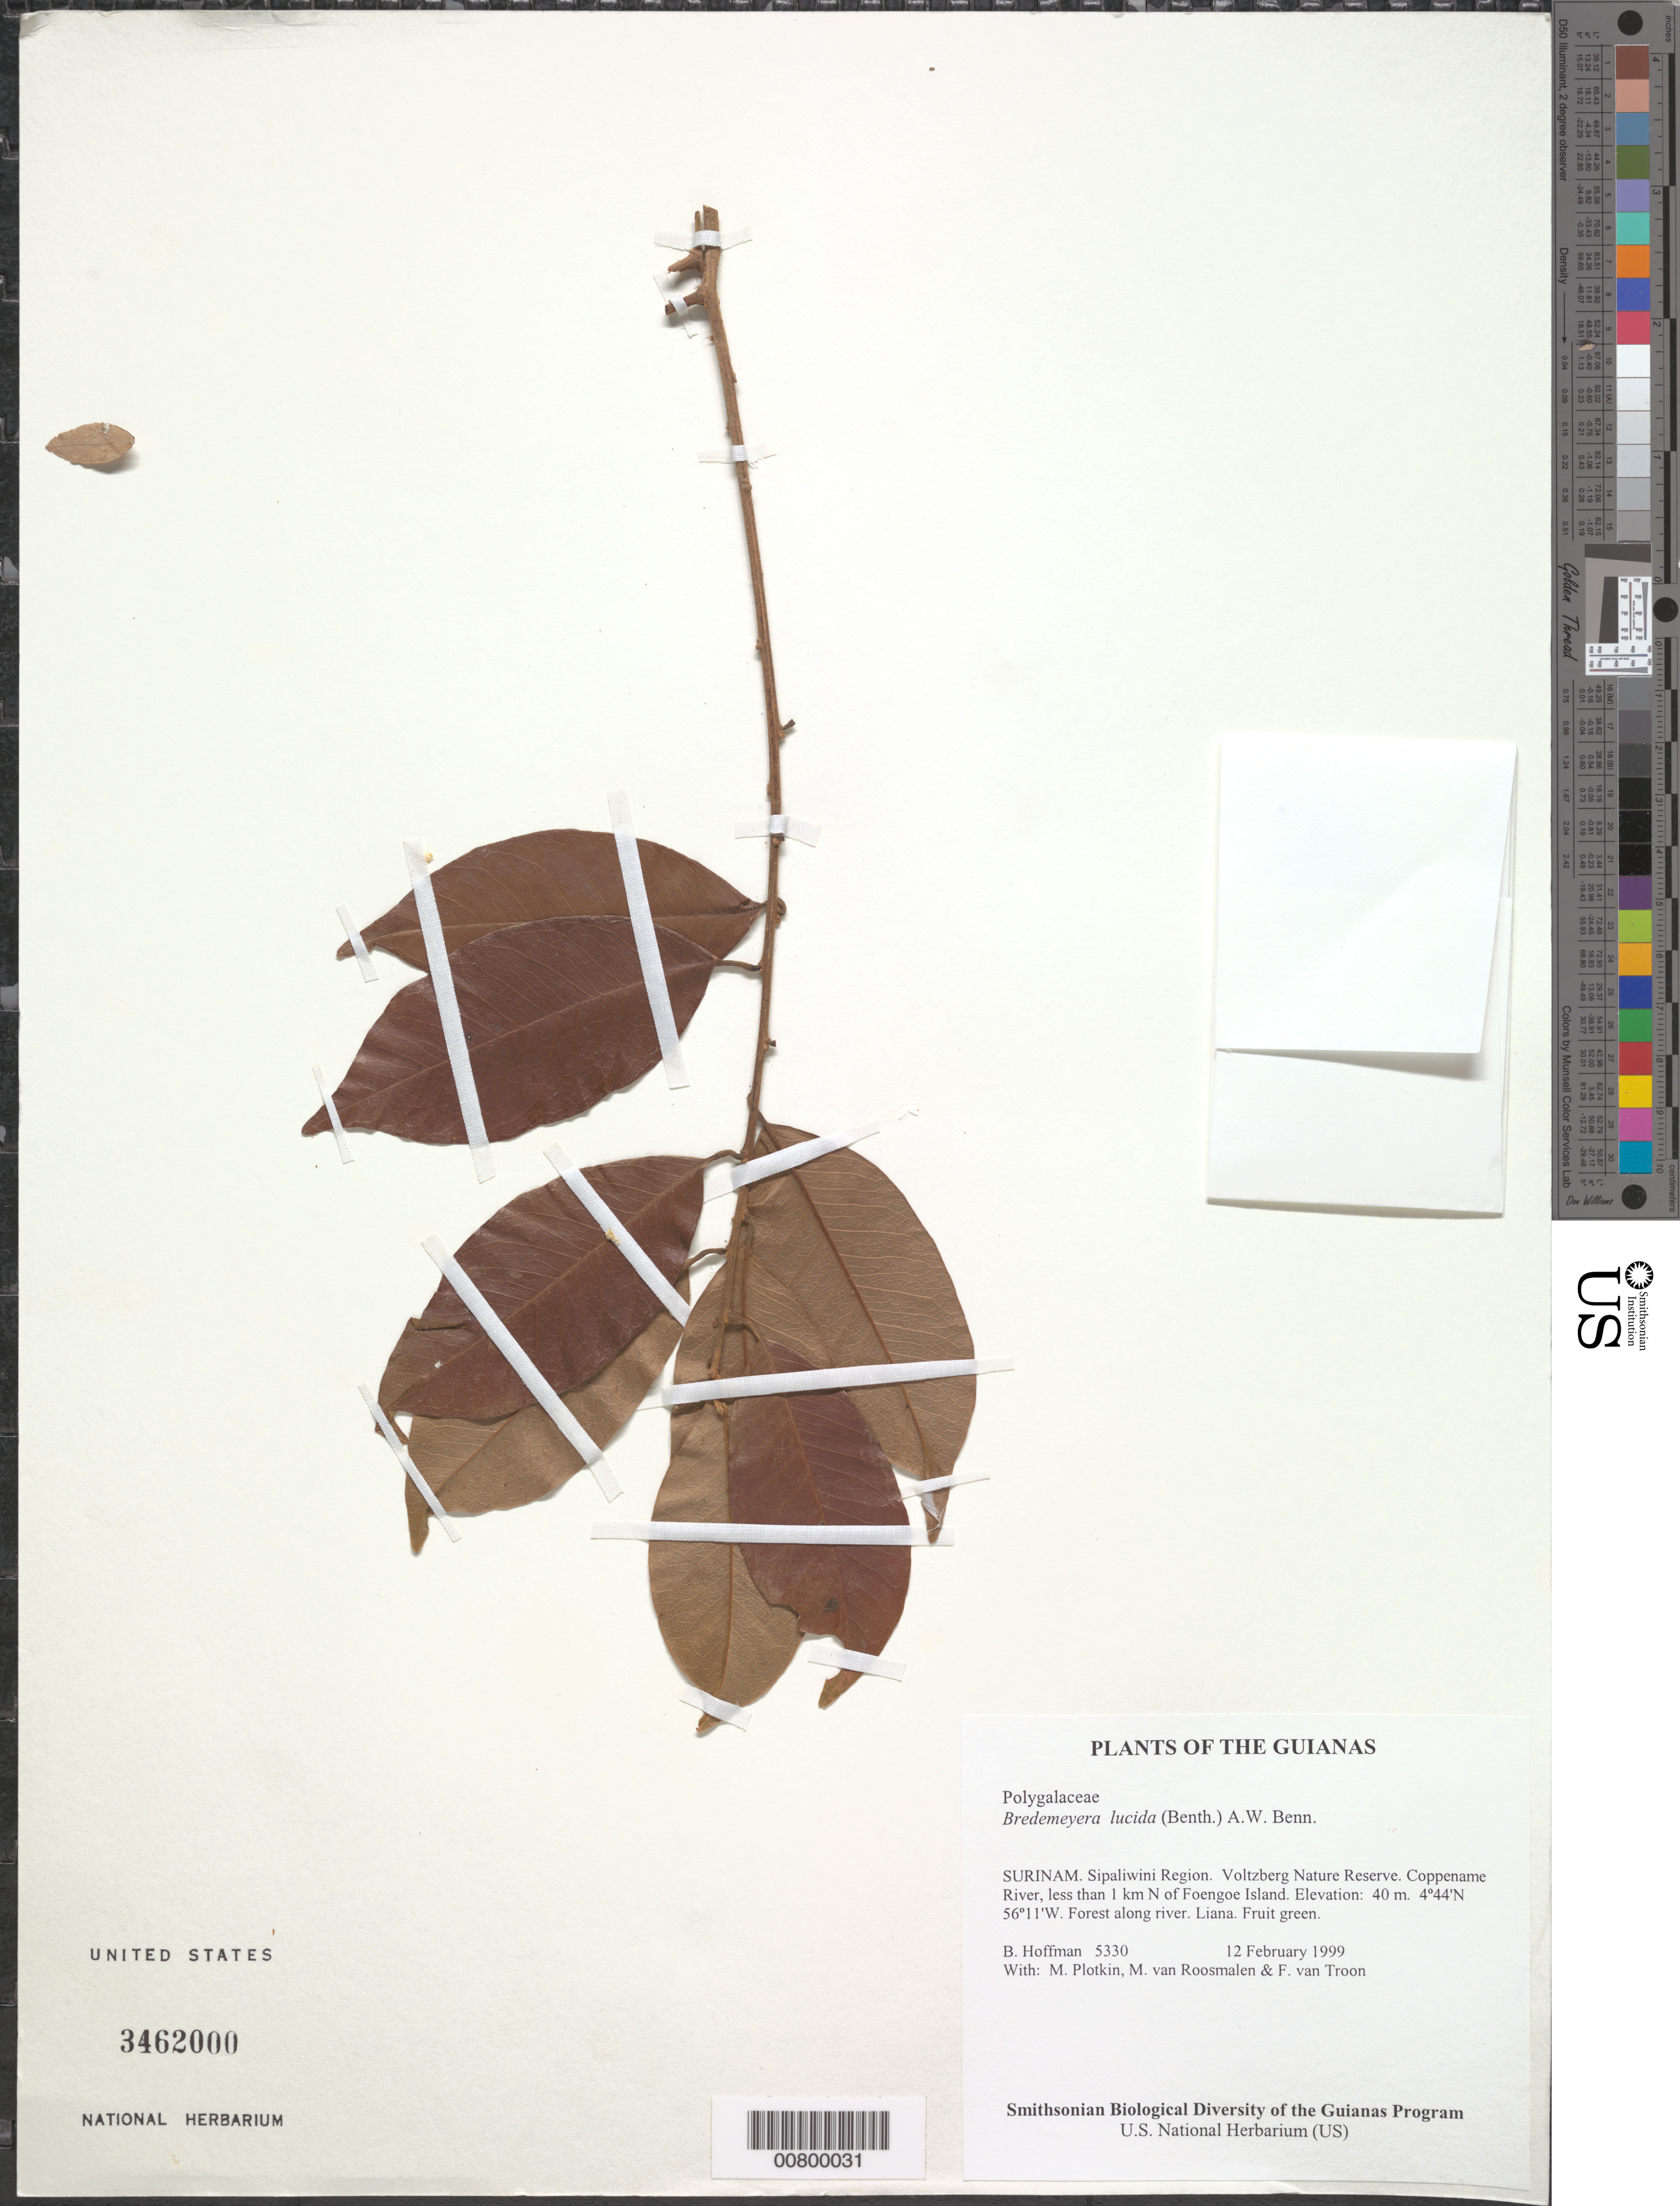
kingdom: Plantae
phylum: Tracheophyta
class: Magnoliopsida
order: Fabales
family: Polygalaceae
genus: Bredemeyera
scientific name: Bredemeyera lucida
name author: (Benth.) Klotzsch ex Hassk.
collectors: B. Hoffman, M. Plotkin, M. Roosmalen & F. Van Troon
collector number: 5330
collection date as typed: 12 February 1999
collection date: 1999-02-12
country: Suriname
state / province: Sipaliwini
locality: Voltzberg Nature Reserve. Coppename River, less than 1 km N of Foengoe Island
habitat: Forest along river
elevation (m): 40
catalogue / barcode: US 3462000